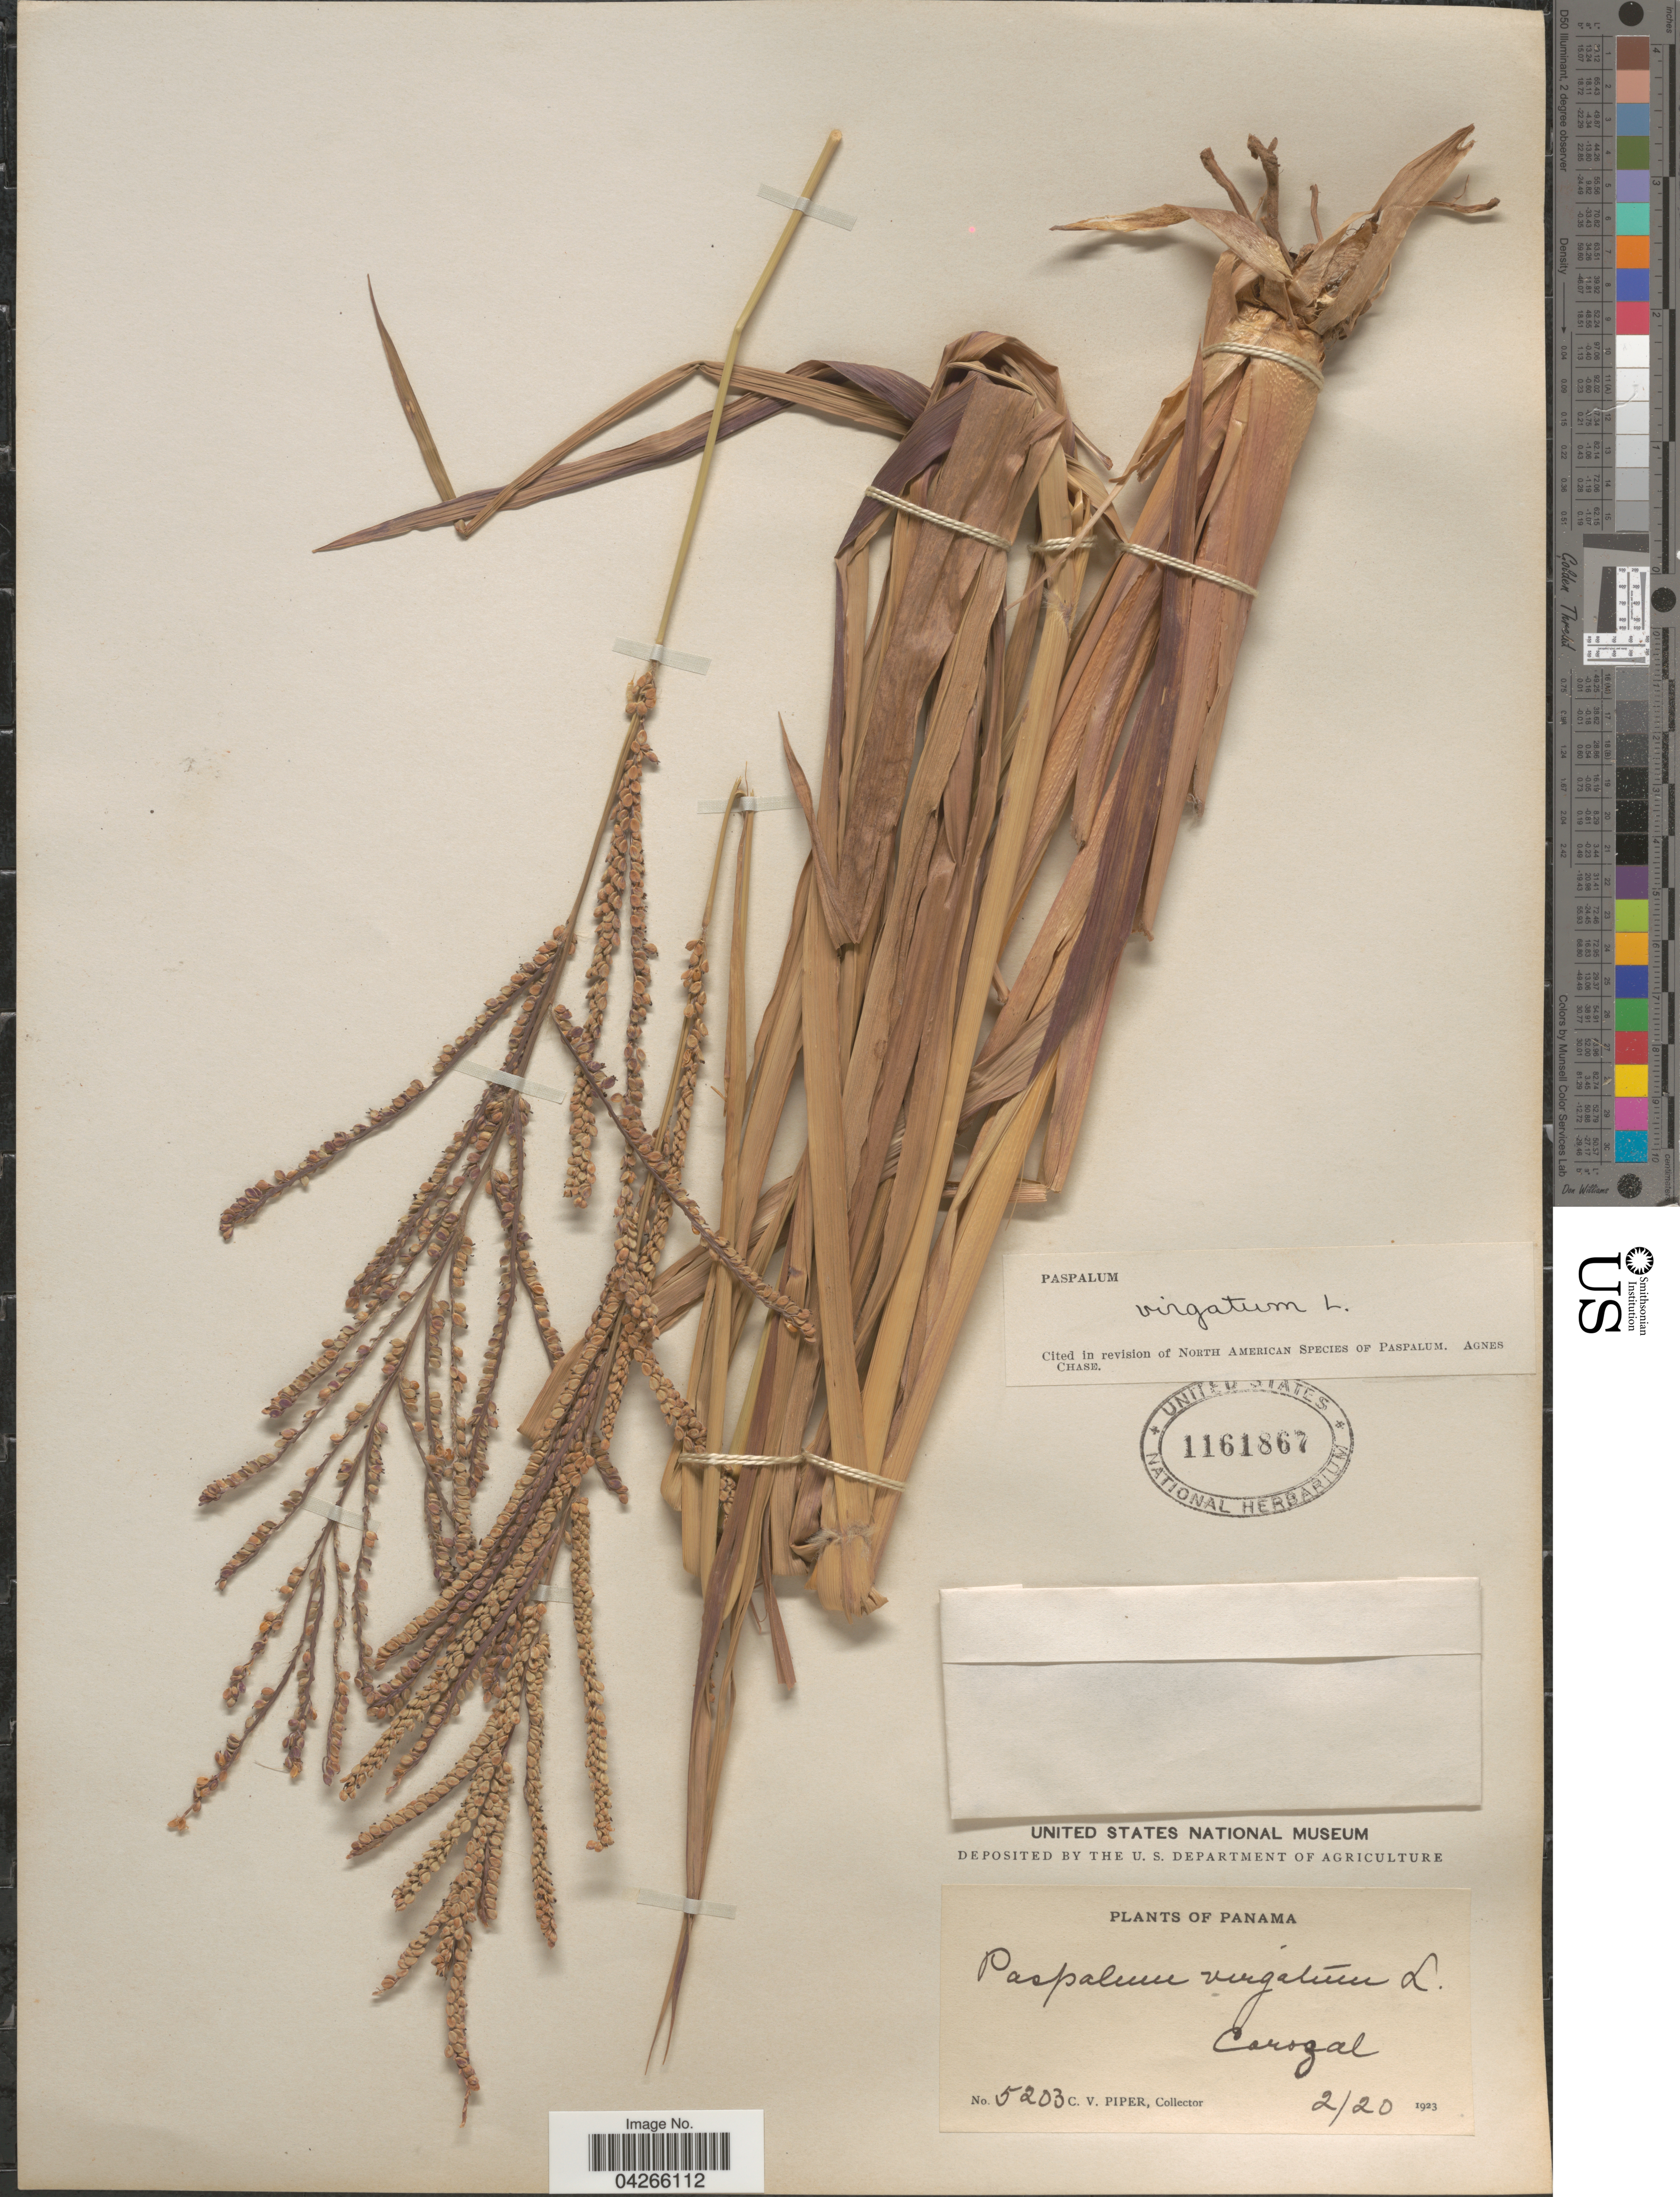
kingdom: Plantae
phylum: Tracheophyta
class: Liliopsida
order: Poales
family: Poaceae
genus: Paspalum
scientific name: Paspalum virgatum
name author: L.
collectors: C. V. Piper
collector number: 5203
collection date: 1923-02-20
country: Panama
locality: Corozal.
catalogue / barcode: US 1161867